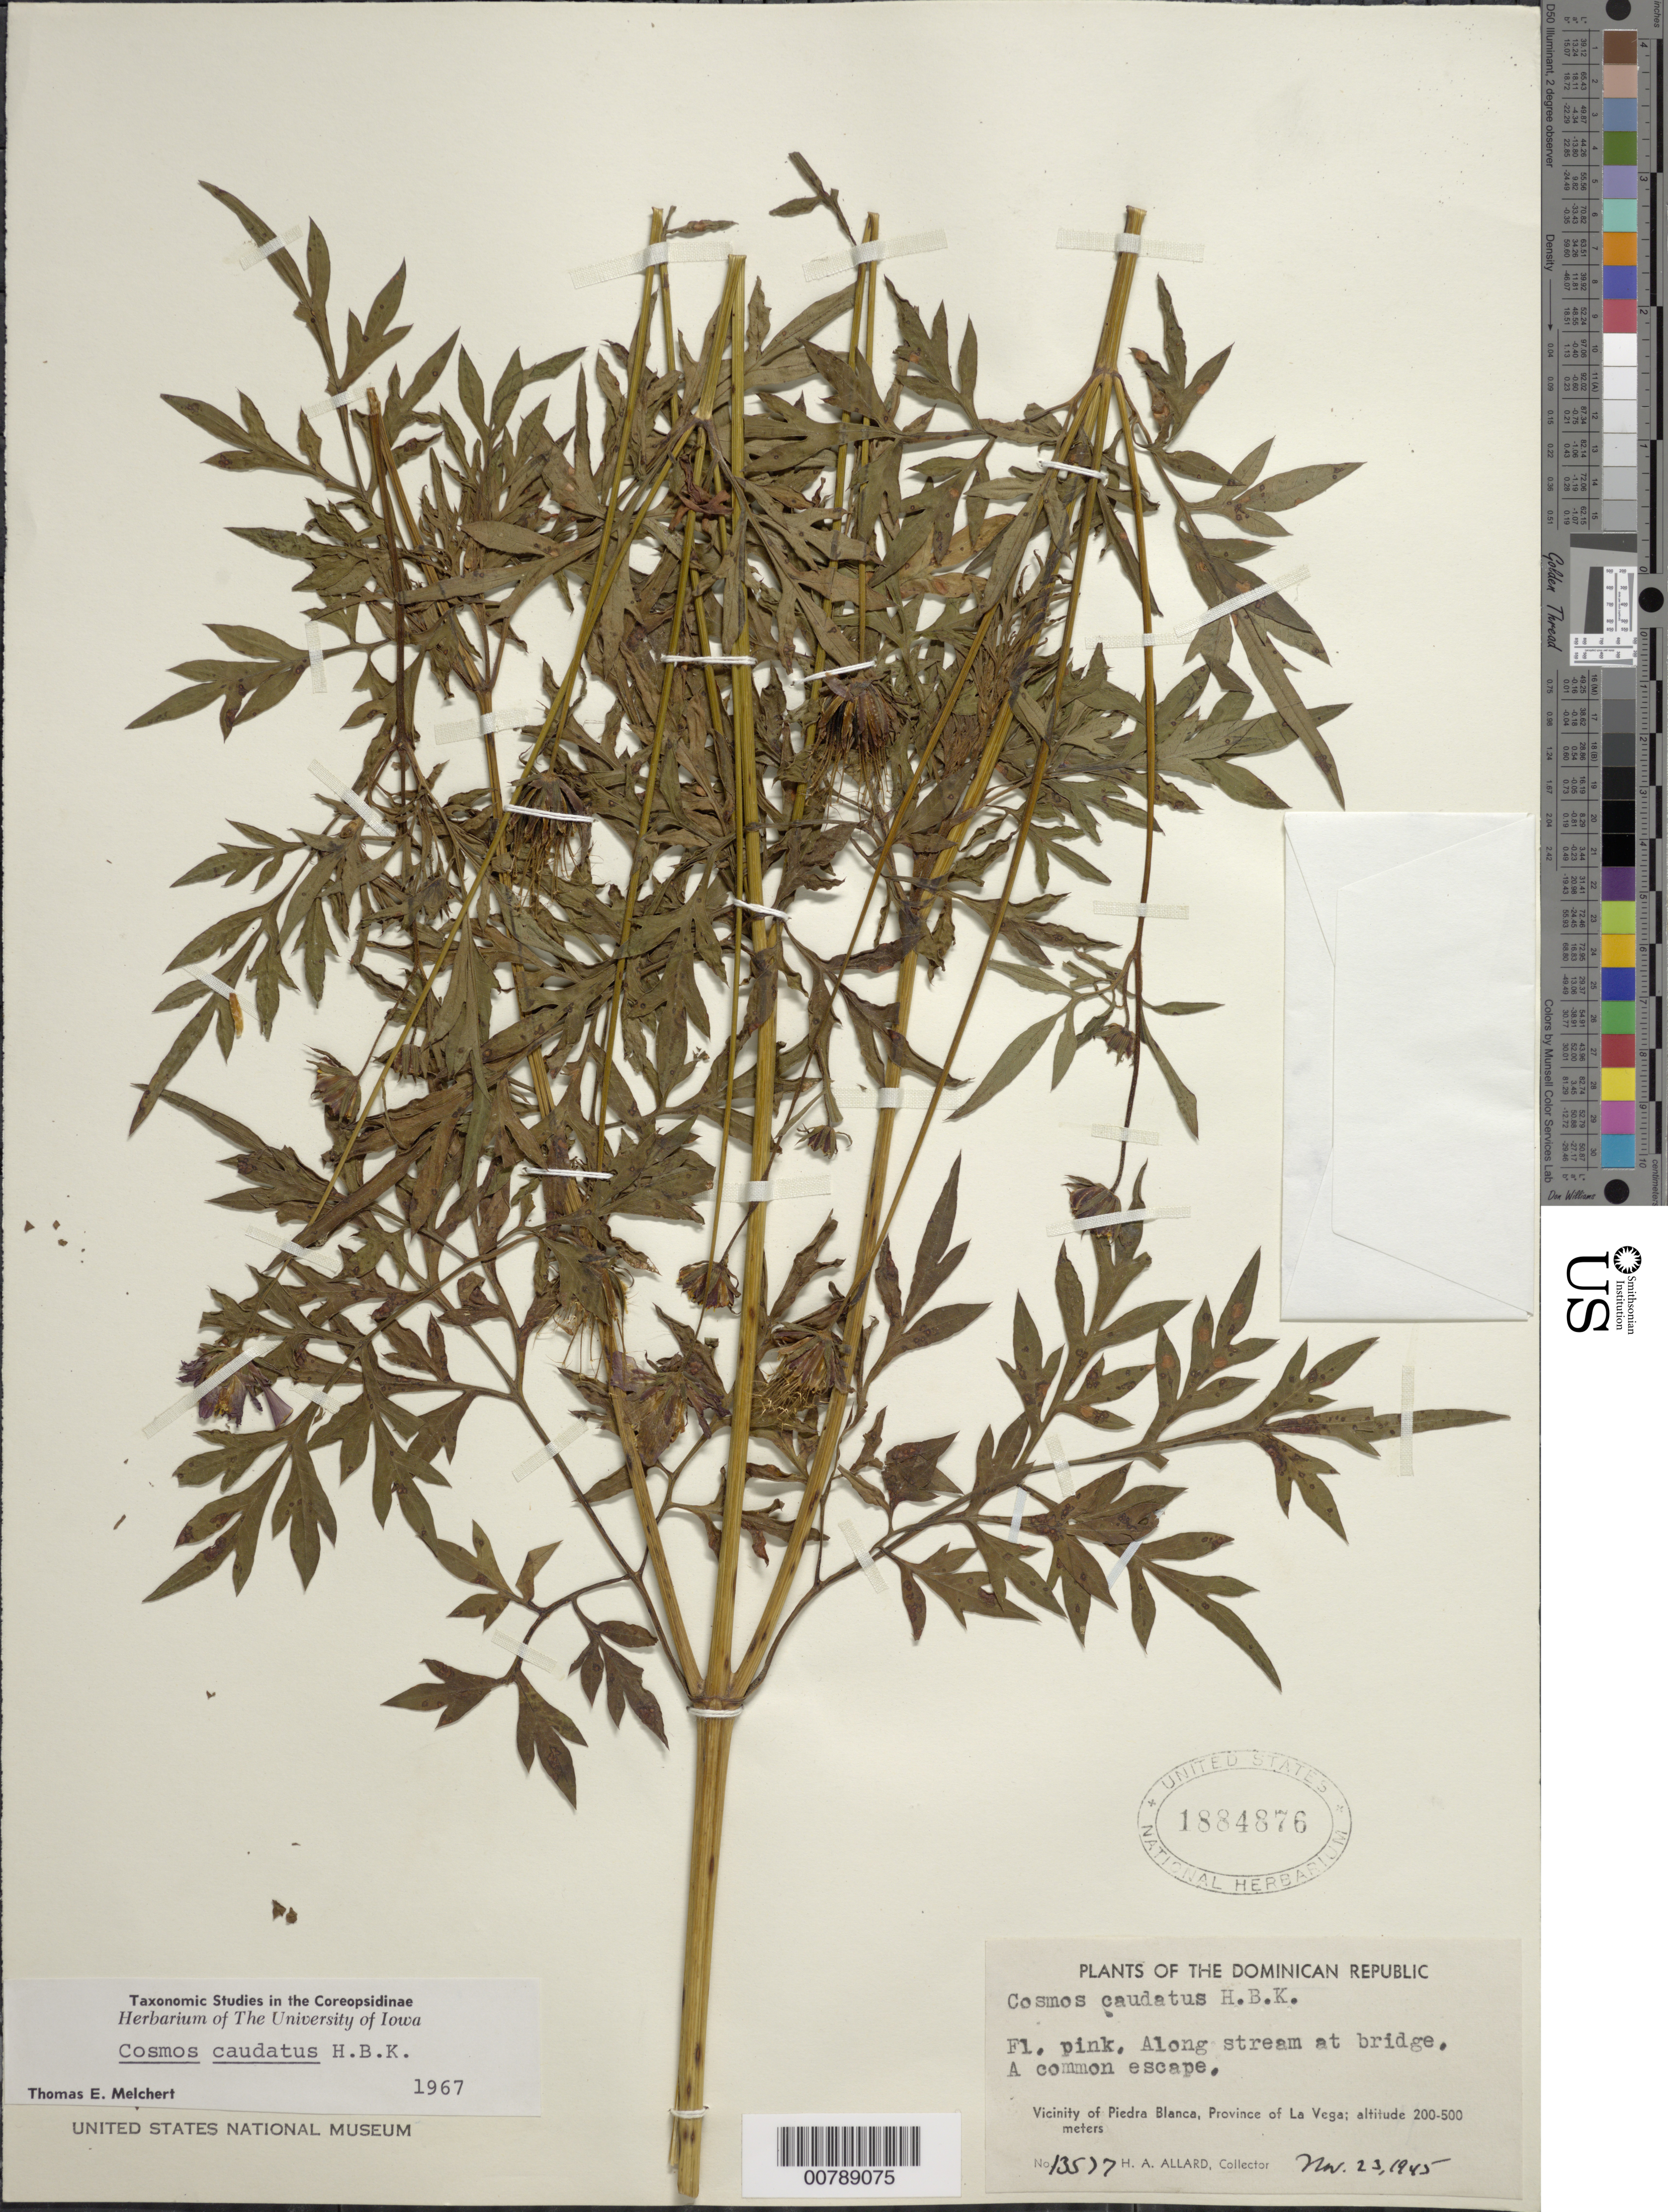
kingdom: Plantae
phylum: Tracheophyta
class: Magnoliopsida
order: Asterales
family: Asteraceae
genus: Cosmos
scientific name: Cosmos caudatus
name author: Kunth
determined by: Melchert, T. E.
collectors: H. A. Allard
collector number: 13577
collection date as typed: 23 Nov 1945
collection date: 1945-11-23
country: Dominican Republic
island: Hispaniola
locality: Vicinity of Piedra Blanca, Provincia of La Vega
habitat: along stream at bridge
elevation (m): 200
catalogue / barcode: US 1884876